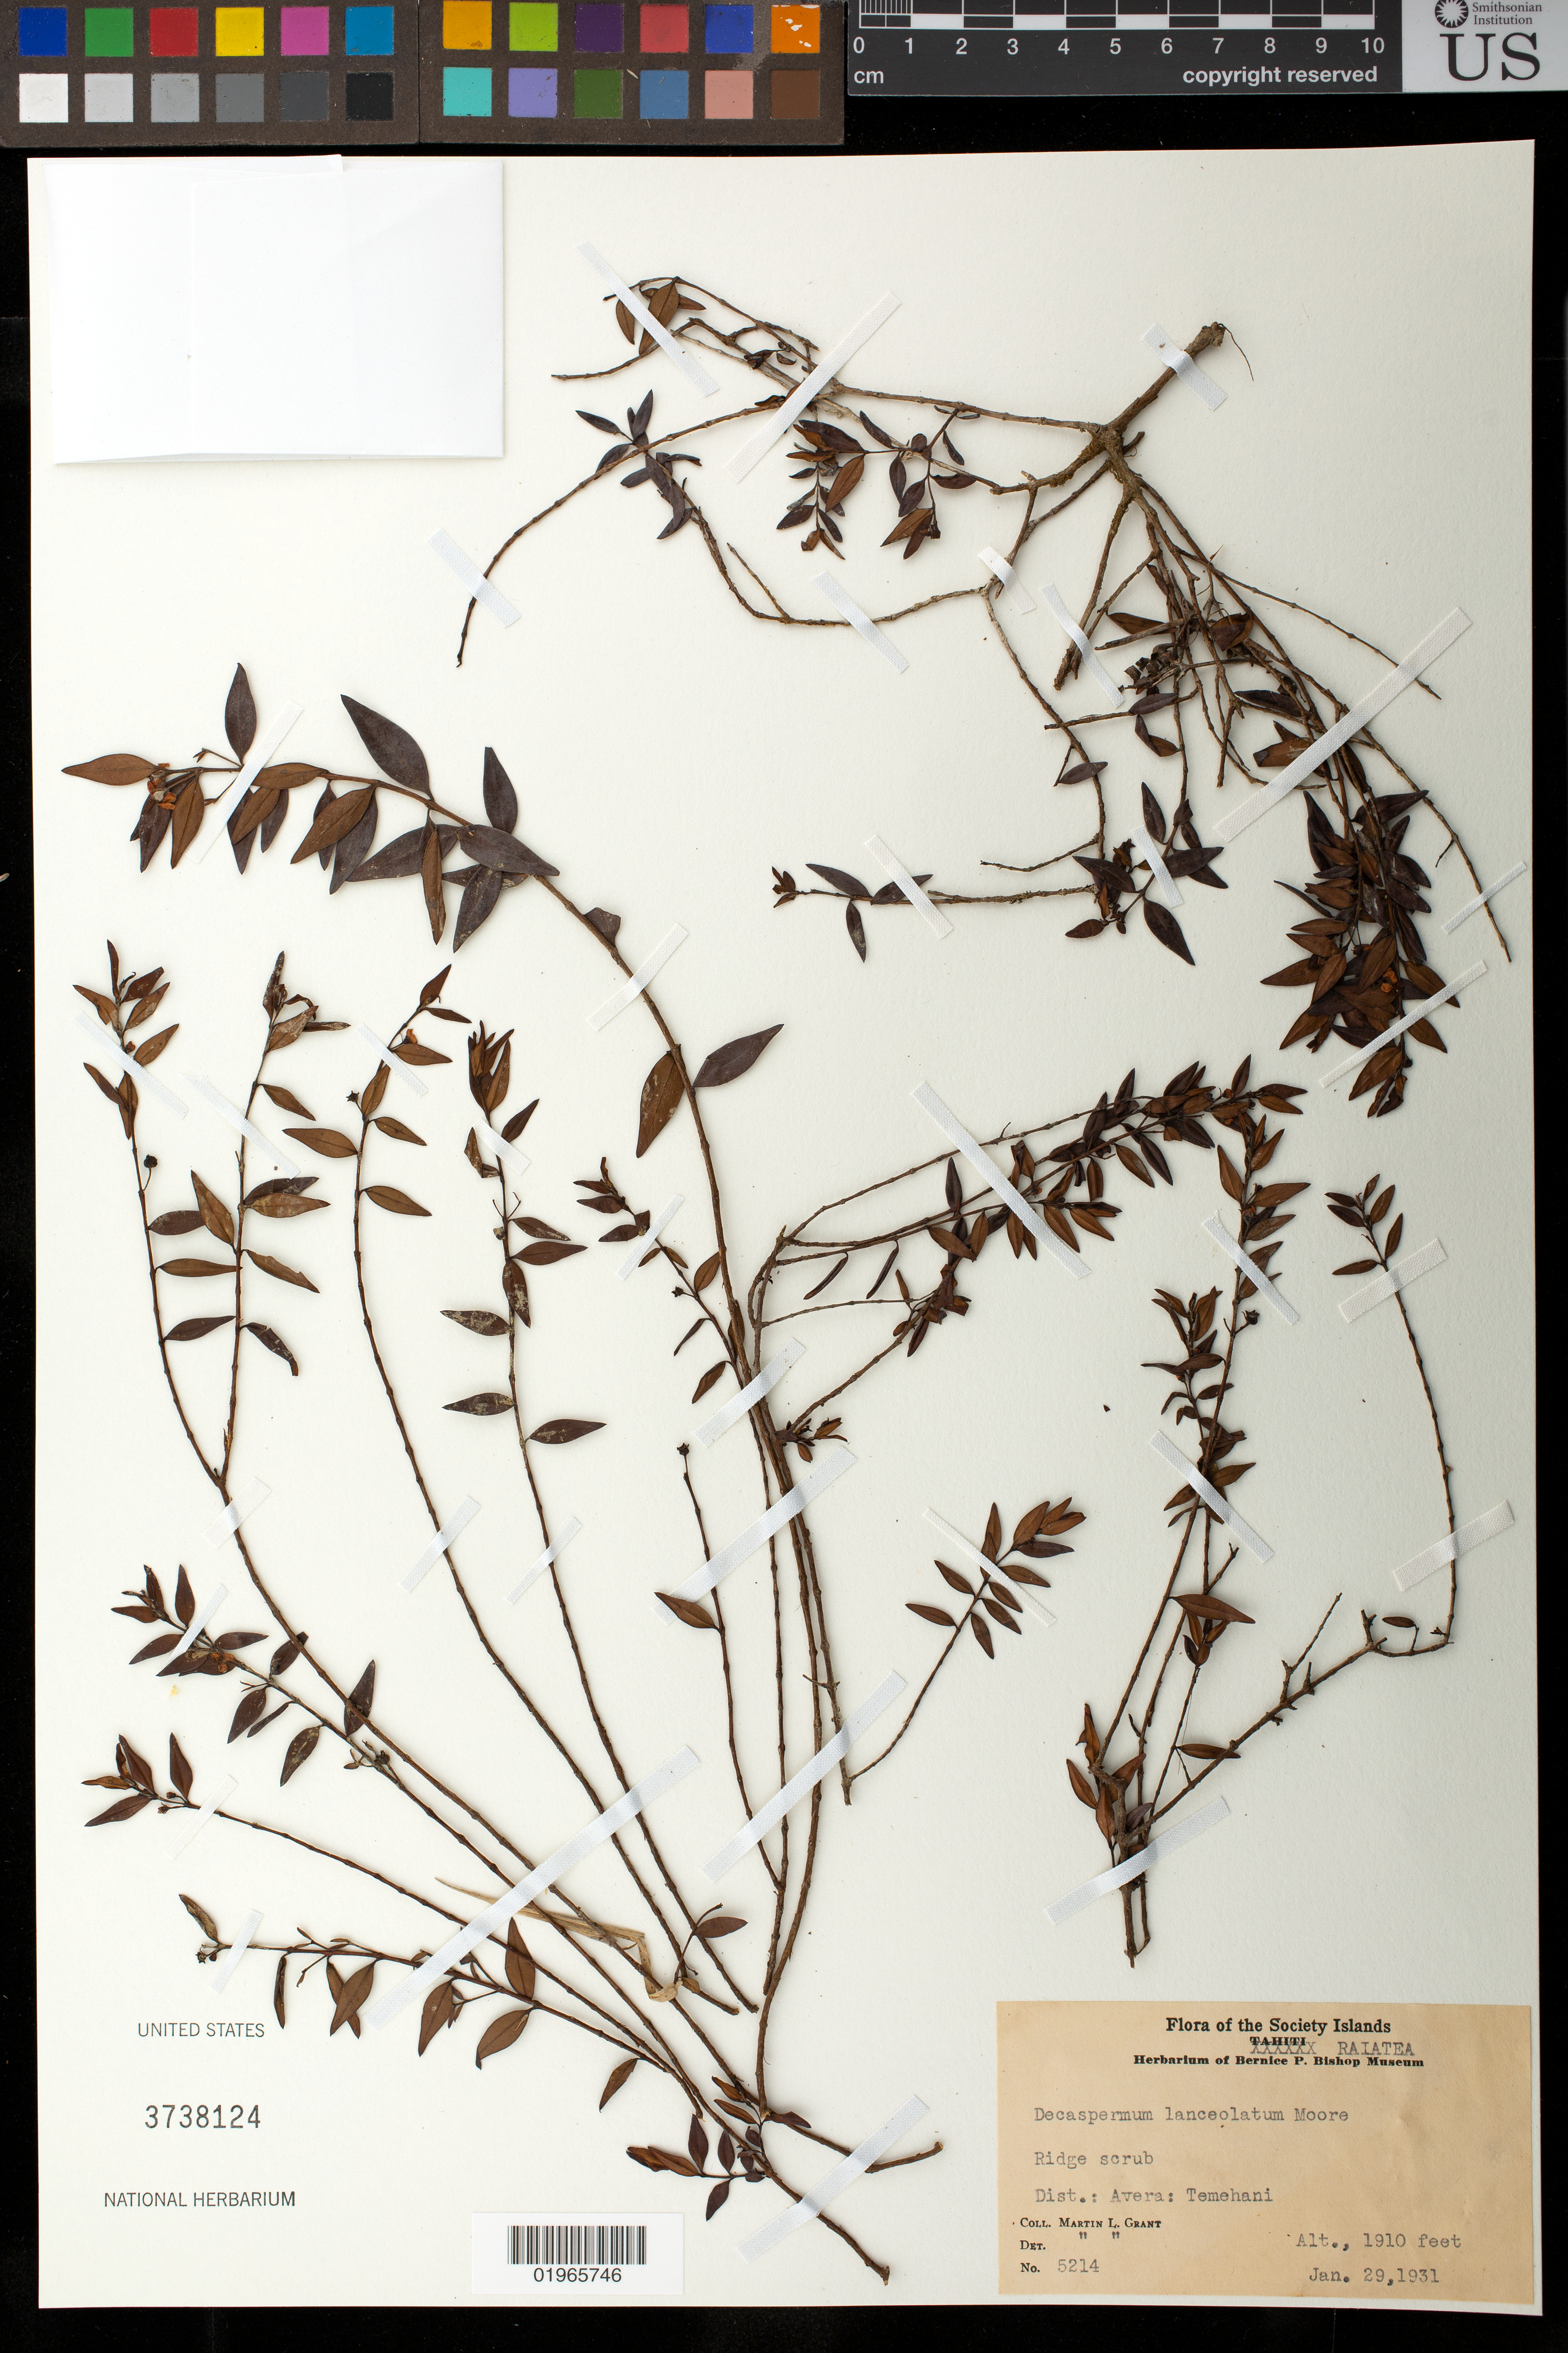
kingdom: Plantae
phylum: Tracheophyta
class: Magnoliopsida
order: Myrtales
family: Myrtaceae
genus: Decaspermum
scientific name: Decaspermum lanceolatum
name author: J.W. Moore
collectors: M. L. Grant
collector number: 5214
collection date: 1931-01-29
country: French Polynesia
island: Raiatea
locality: Raiatea. District: Avera: Temehani.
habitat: Ridge scrub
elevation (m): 582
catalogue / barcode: US 3738124